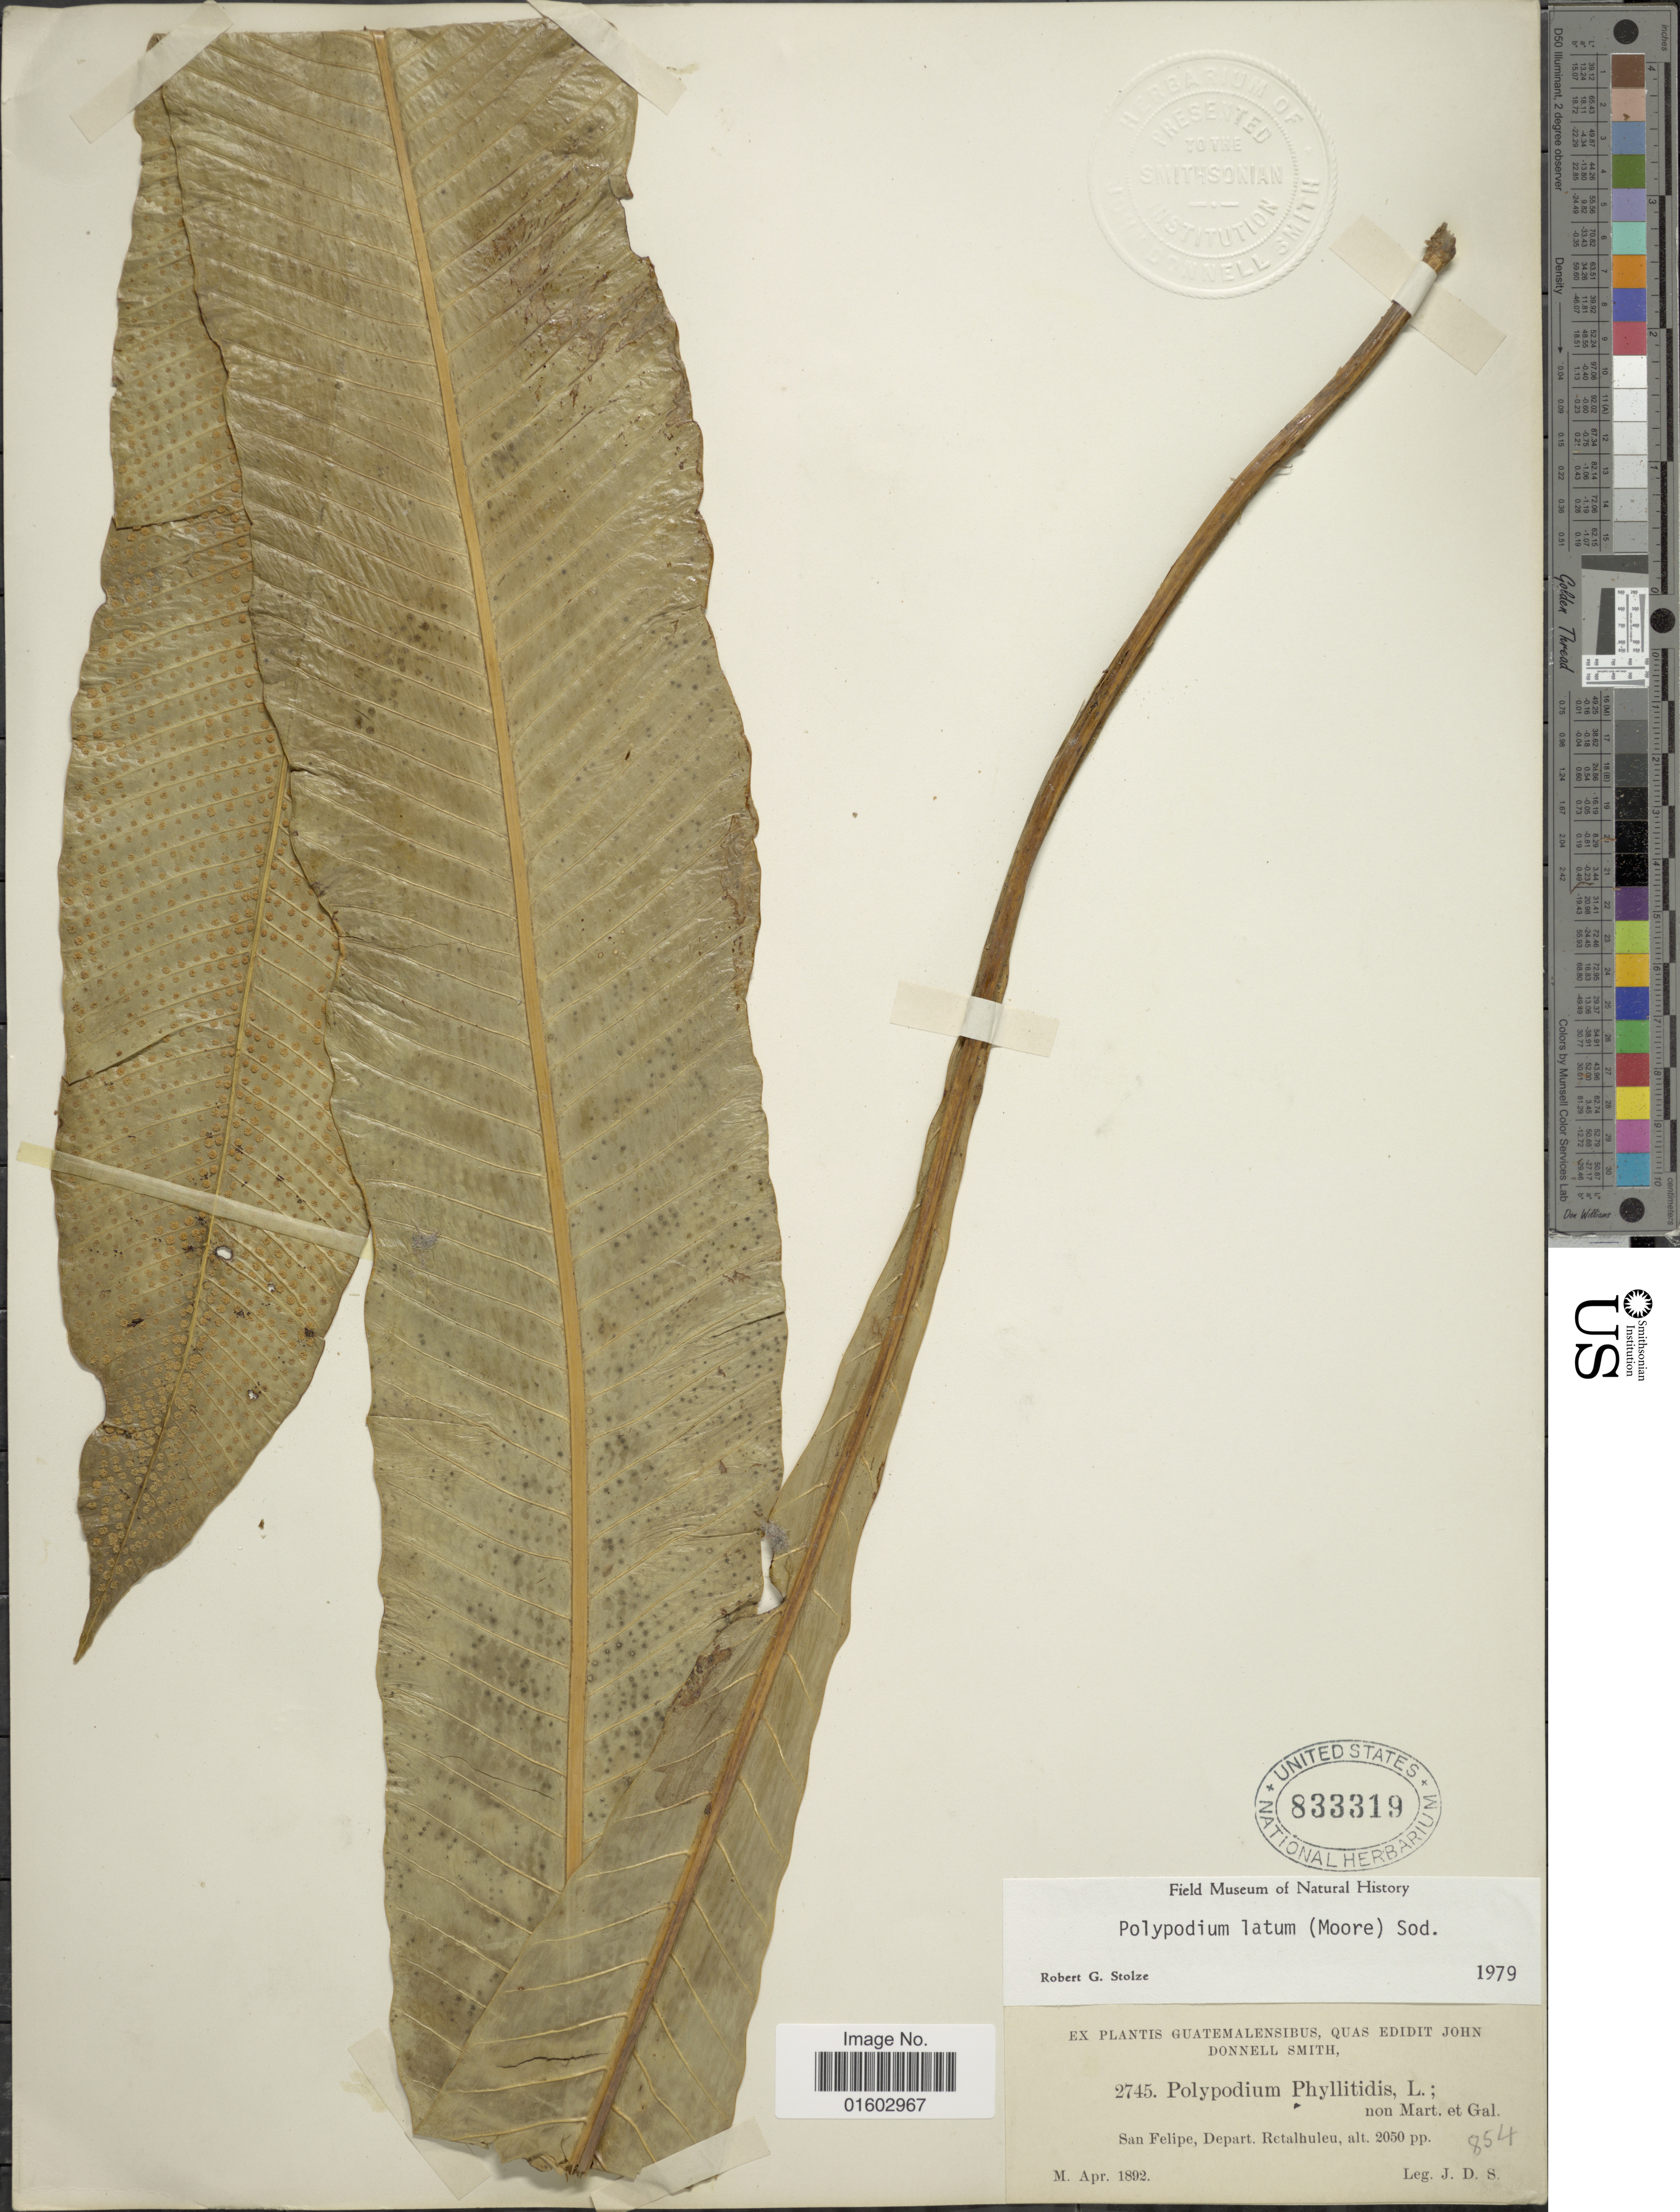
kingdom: Plantae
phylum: Tracheophyta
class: Polypodiopsida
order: Polypodiales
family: Polypodiaceae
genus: Campyloneurum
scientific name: Campyloneurum latum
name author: T. Moore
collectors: J. Donnell Smith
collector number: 2745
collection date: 1892-04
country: Guatemala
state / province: Retalhuleu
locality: San Felipe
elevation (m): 625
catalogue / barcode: US 833319